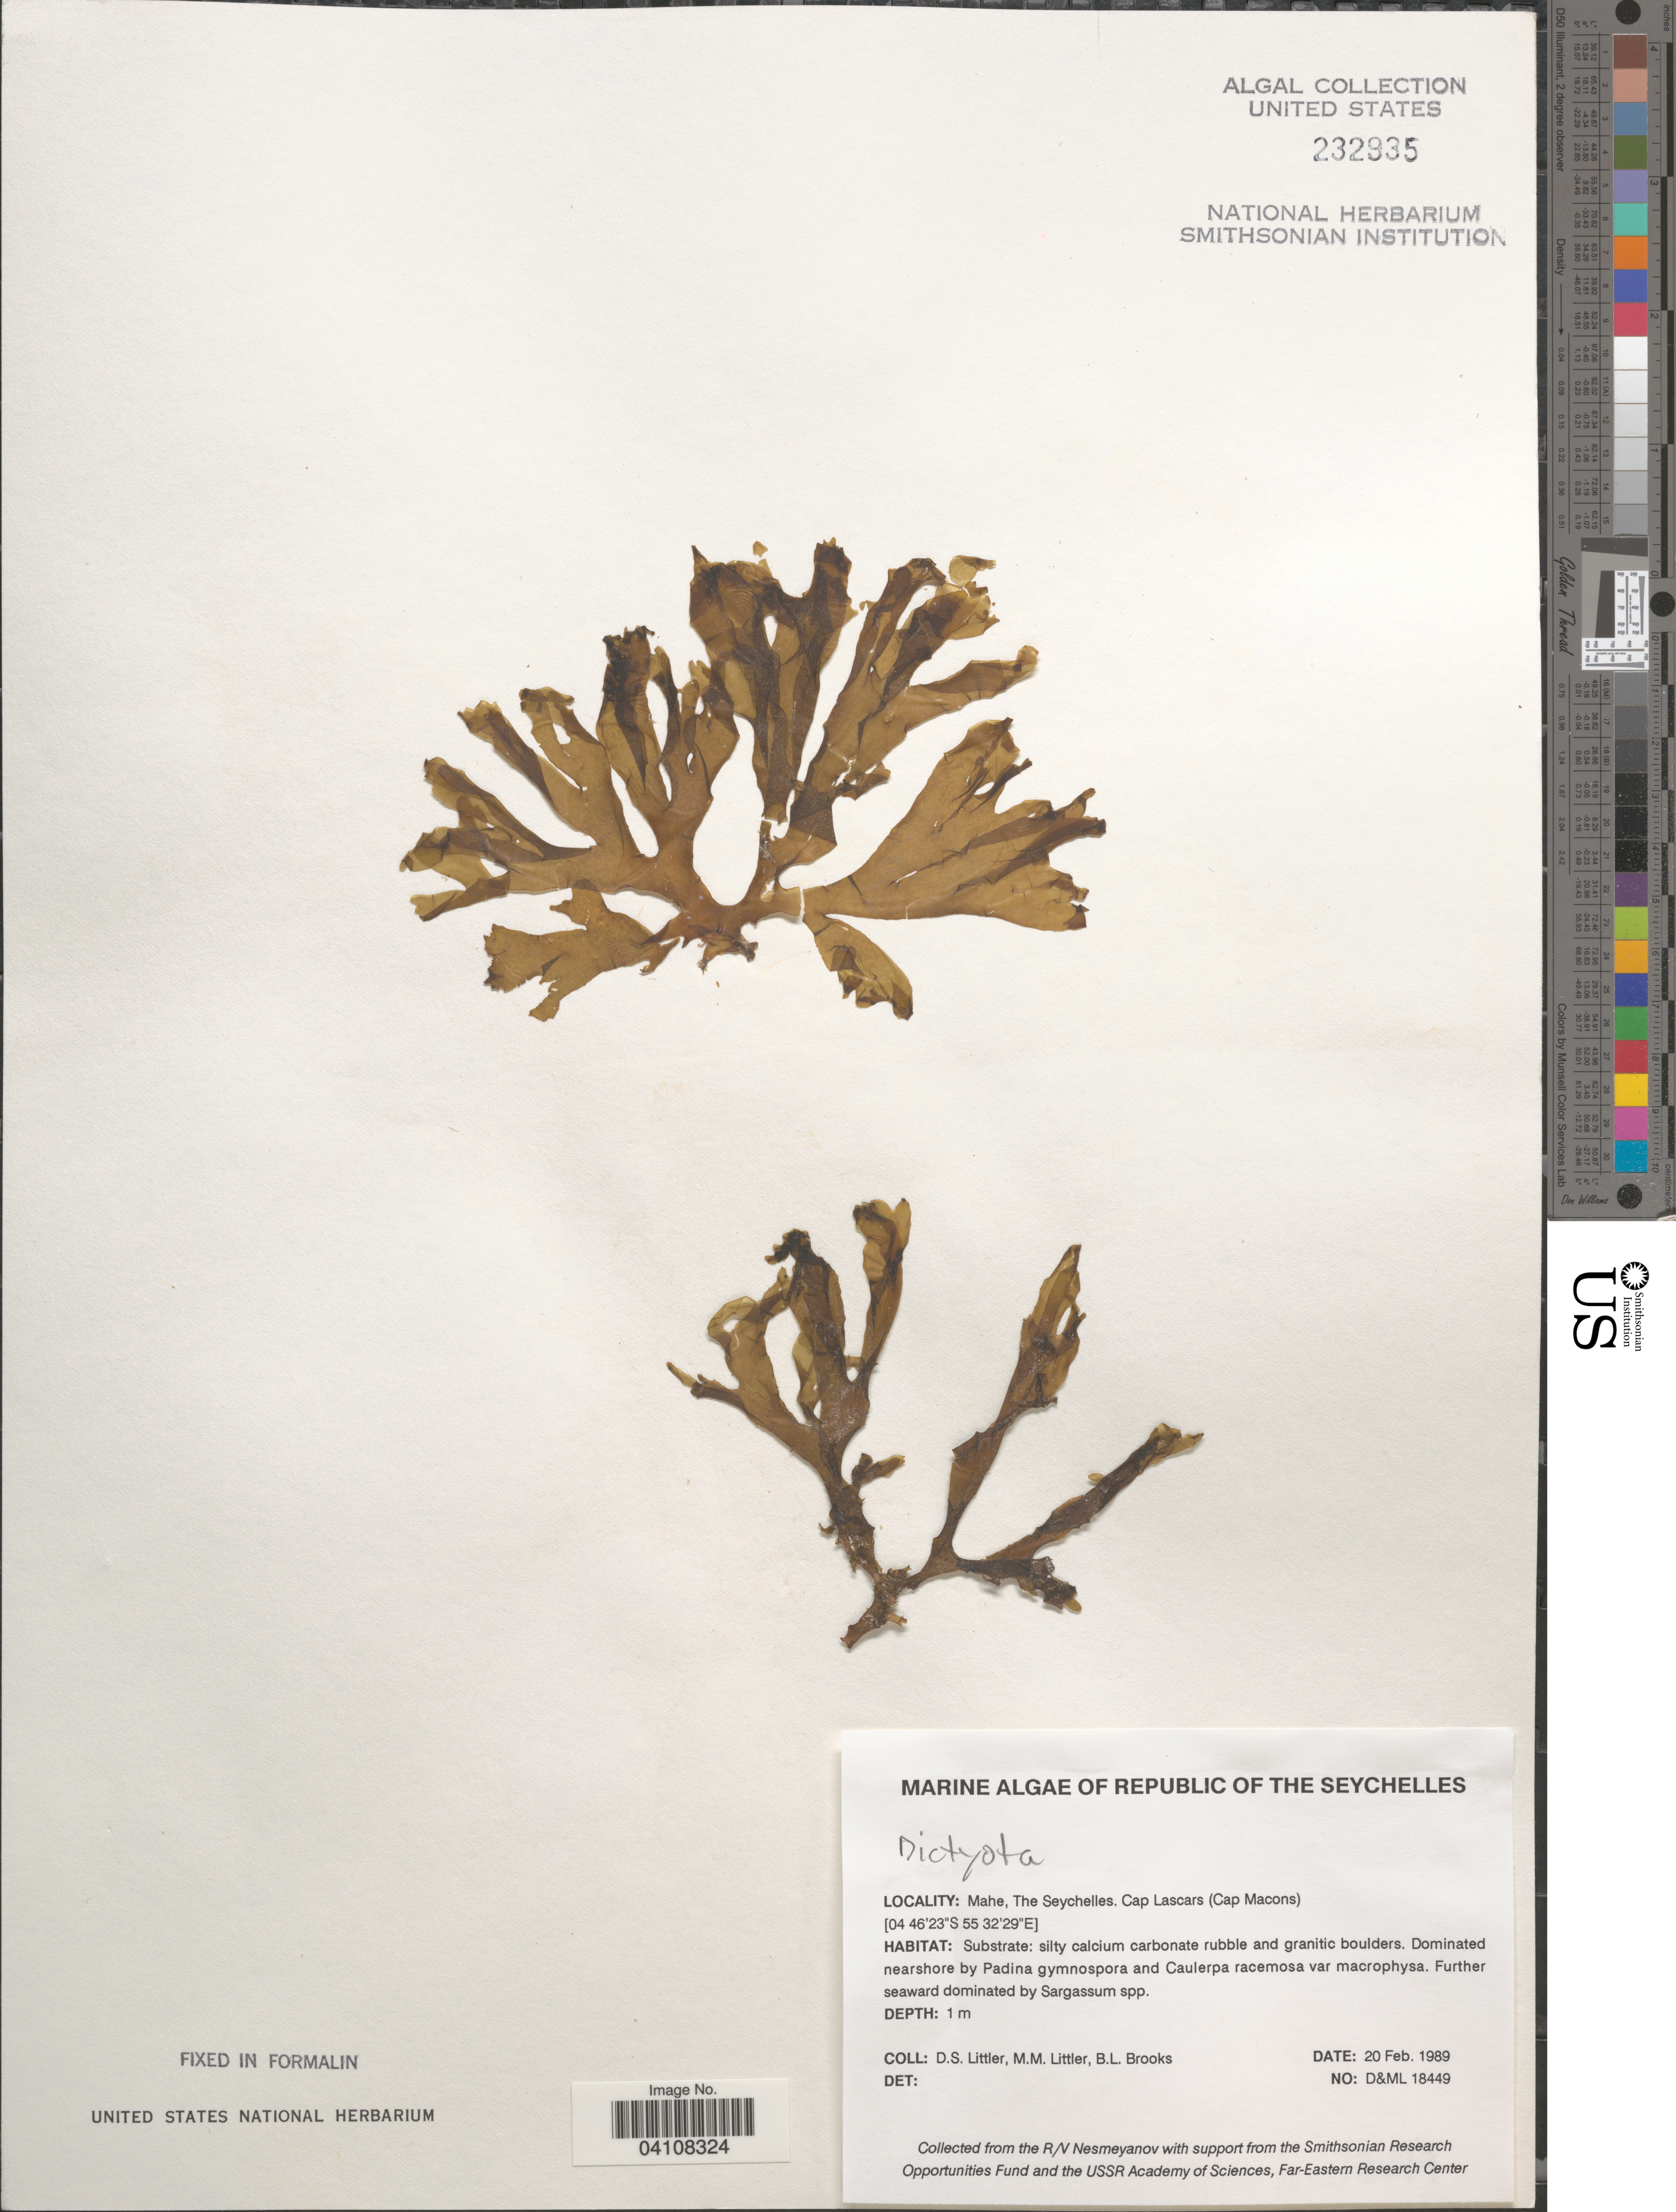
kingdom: Chromista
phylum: Ochrophyta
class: Phaeophyceae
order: Dictyotales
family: Dictyotaceae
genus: Dictyota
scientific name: Dictyota sp.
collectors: D. S. Littler & B. Brooks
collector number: D&ML18449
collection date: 1989-02-20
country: Seychelles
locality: Republic of The Seychelles. Mahe. Cap Lascars (Cap Macons).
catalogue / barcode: US 232935